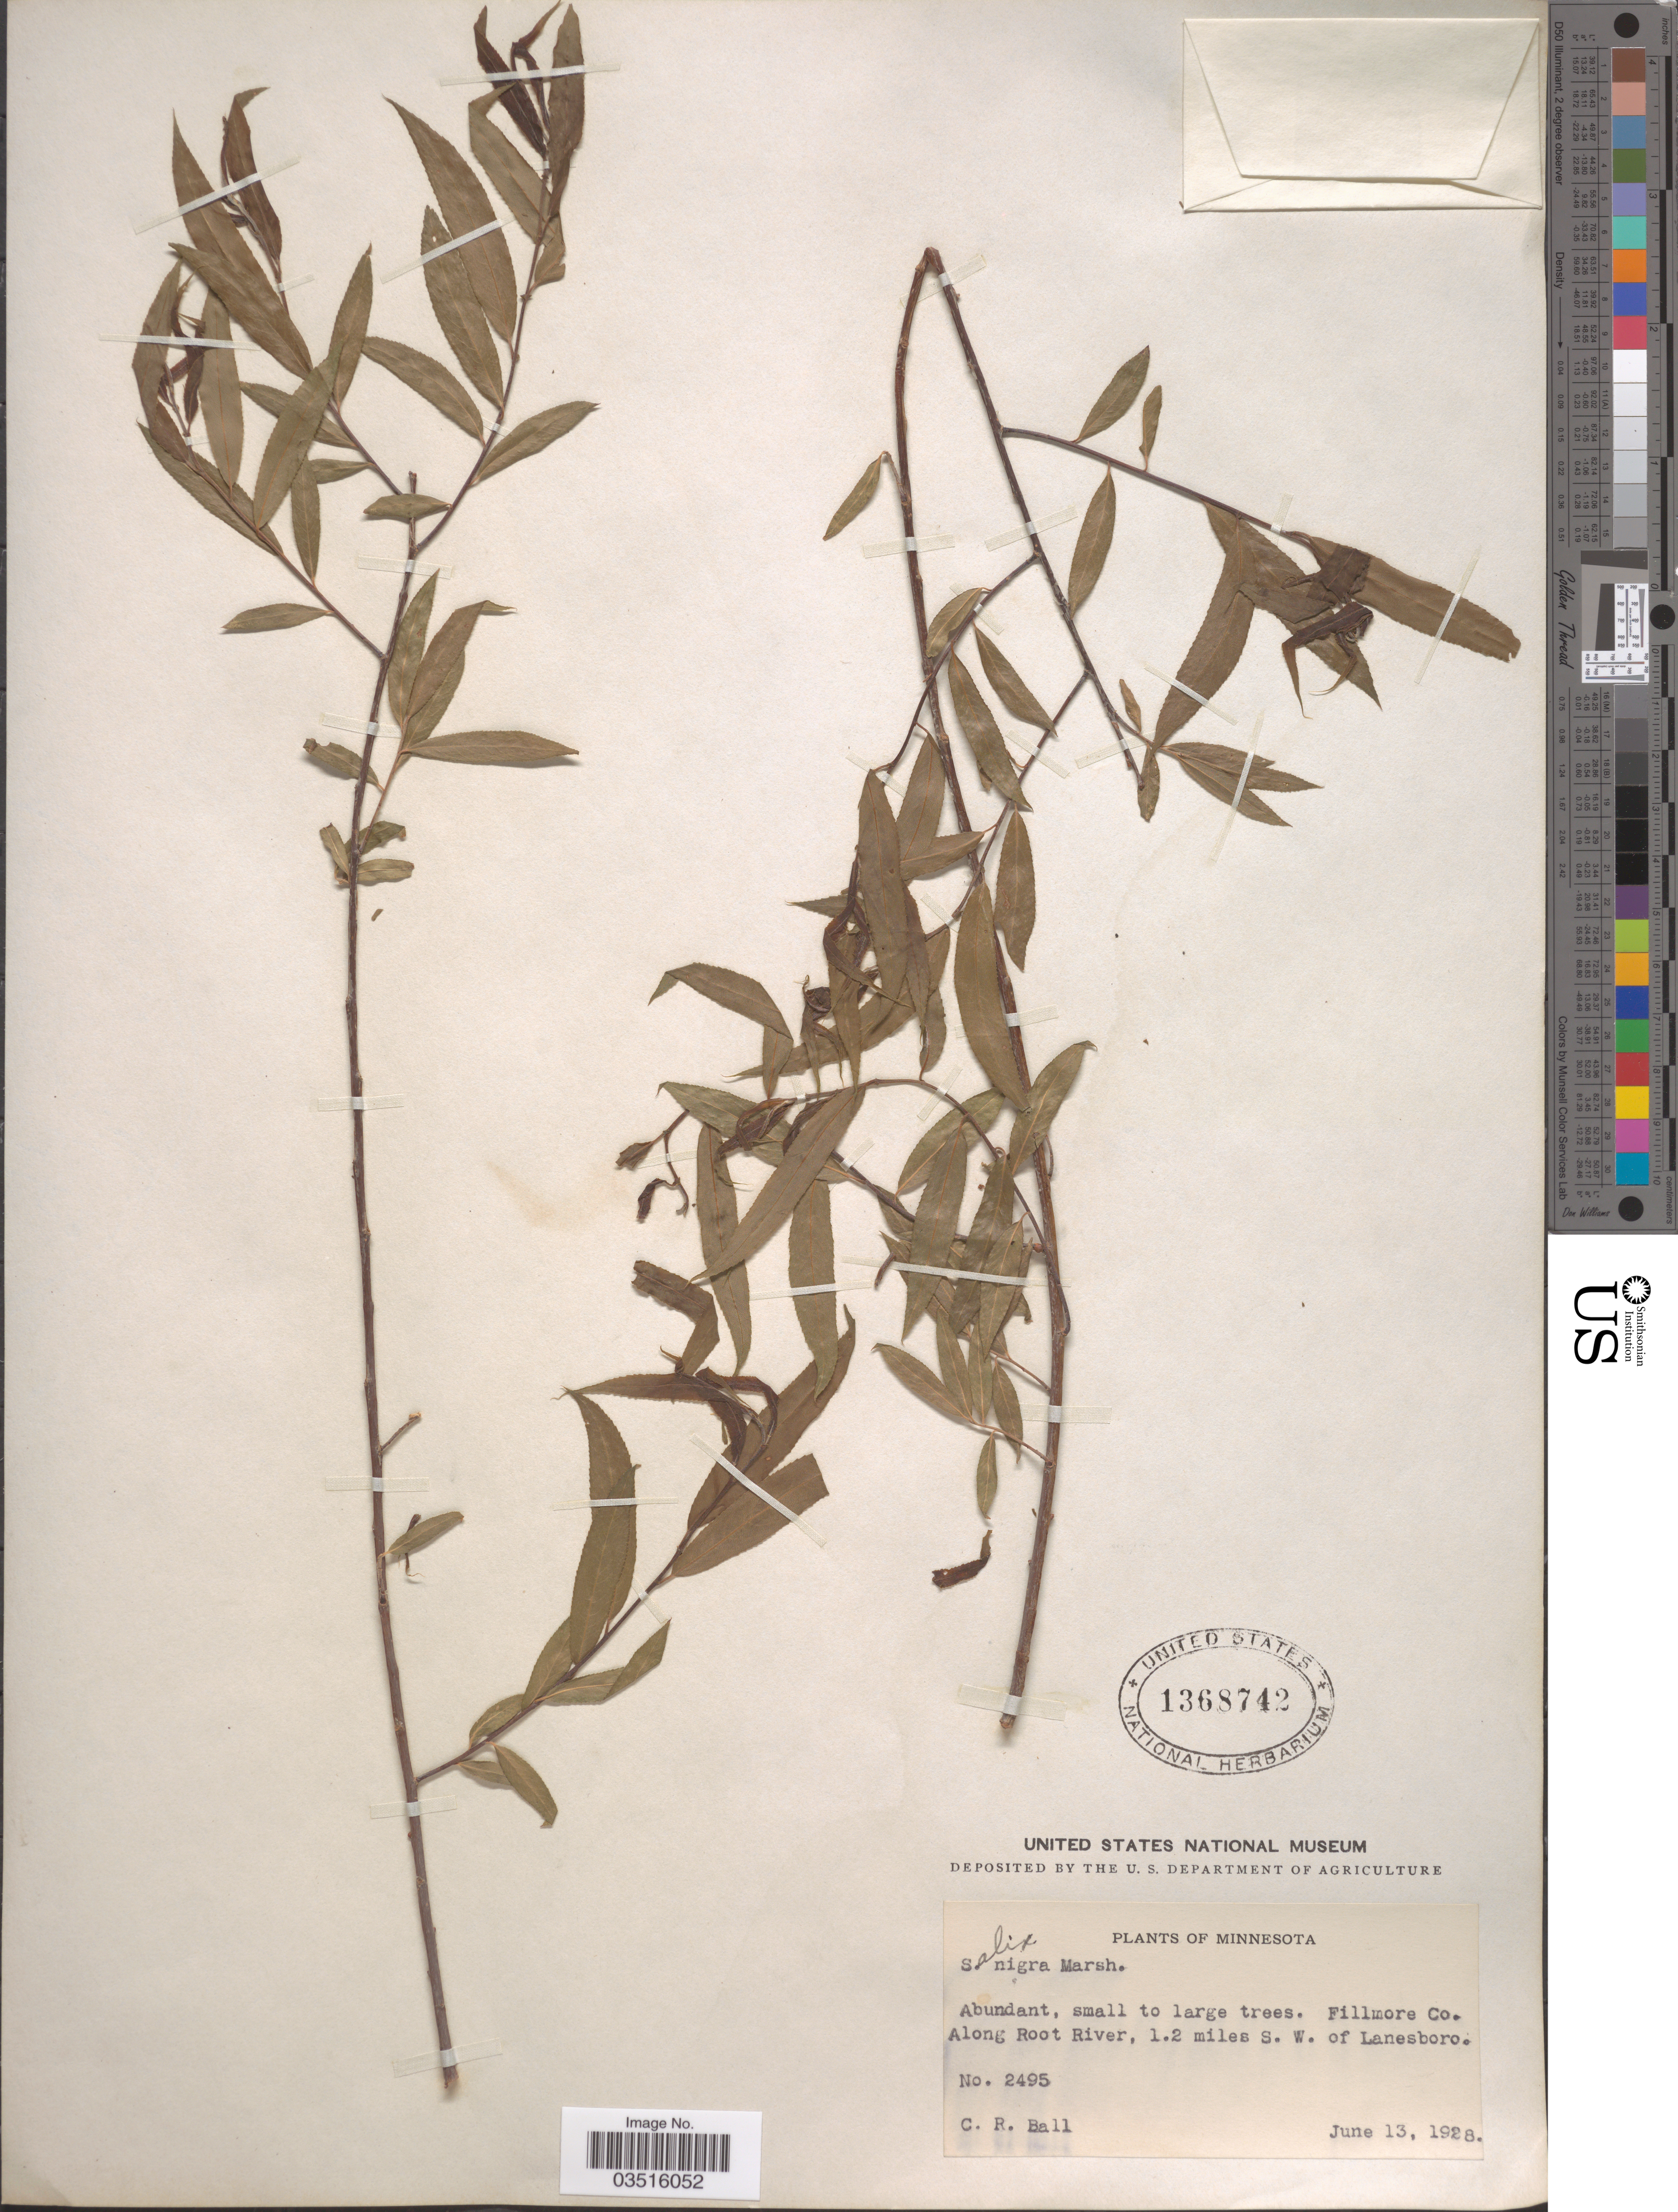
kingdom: Plantae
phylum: Tracheophyta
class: Magnoliopsida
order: Malpighiales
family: Salicaceae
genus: Salix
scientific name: Salix nigra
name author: Marshall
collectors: C. R. Ball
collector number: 2495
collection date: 1928-06-13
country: United States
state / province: Minnesota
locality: Fillmore Co. Along Root River, 1.2 miles S.W. of Lanesboro.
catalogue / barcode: US 1368742